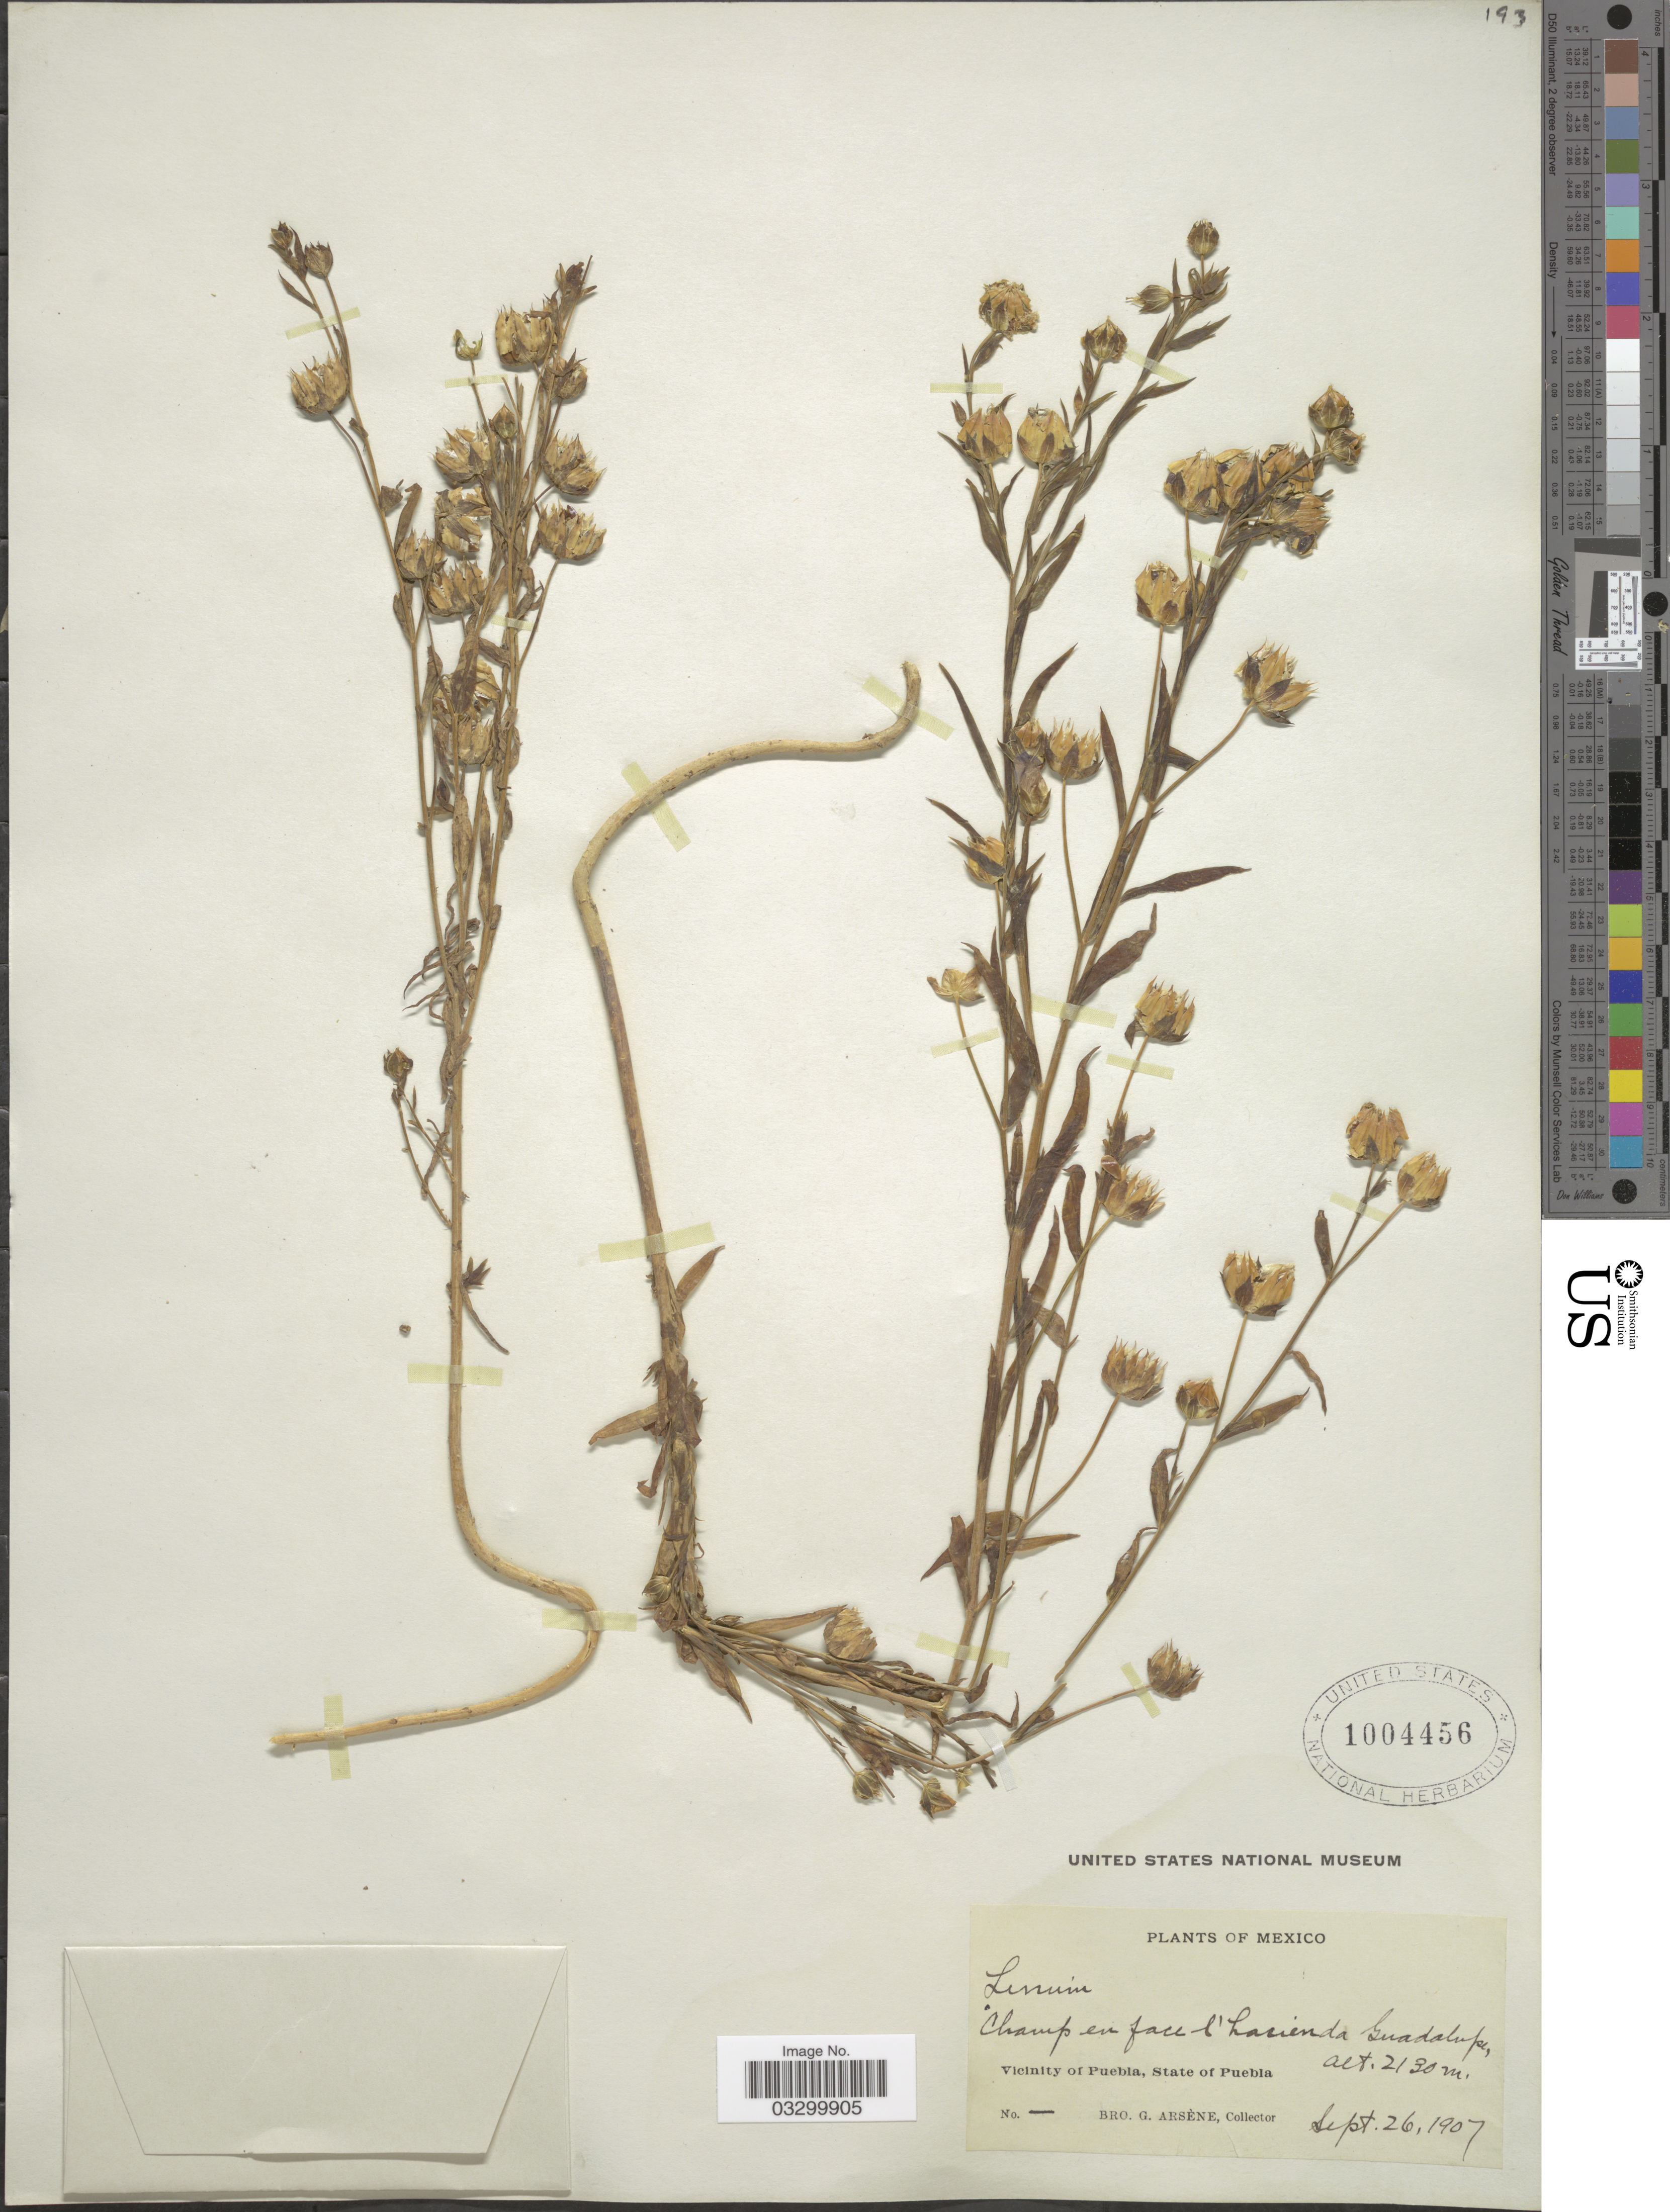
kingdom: Plantae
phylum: Tracheophyta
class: Magnoliopsida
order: Malpighiales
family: Linaceae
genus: Linum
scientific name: Linum sp.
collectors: Bro. G. Arsène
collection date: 1907-09-26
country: Mexico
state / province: Puebla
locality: Champ en face l'hacienda Guadalupe. Vicinity of Puebla.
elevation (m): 2130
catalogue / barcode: US 1004456